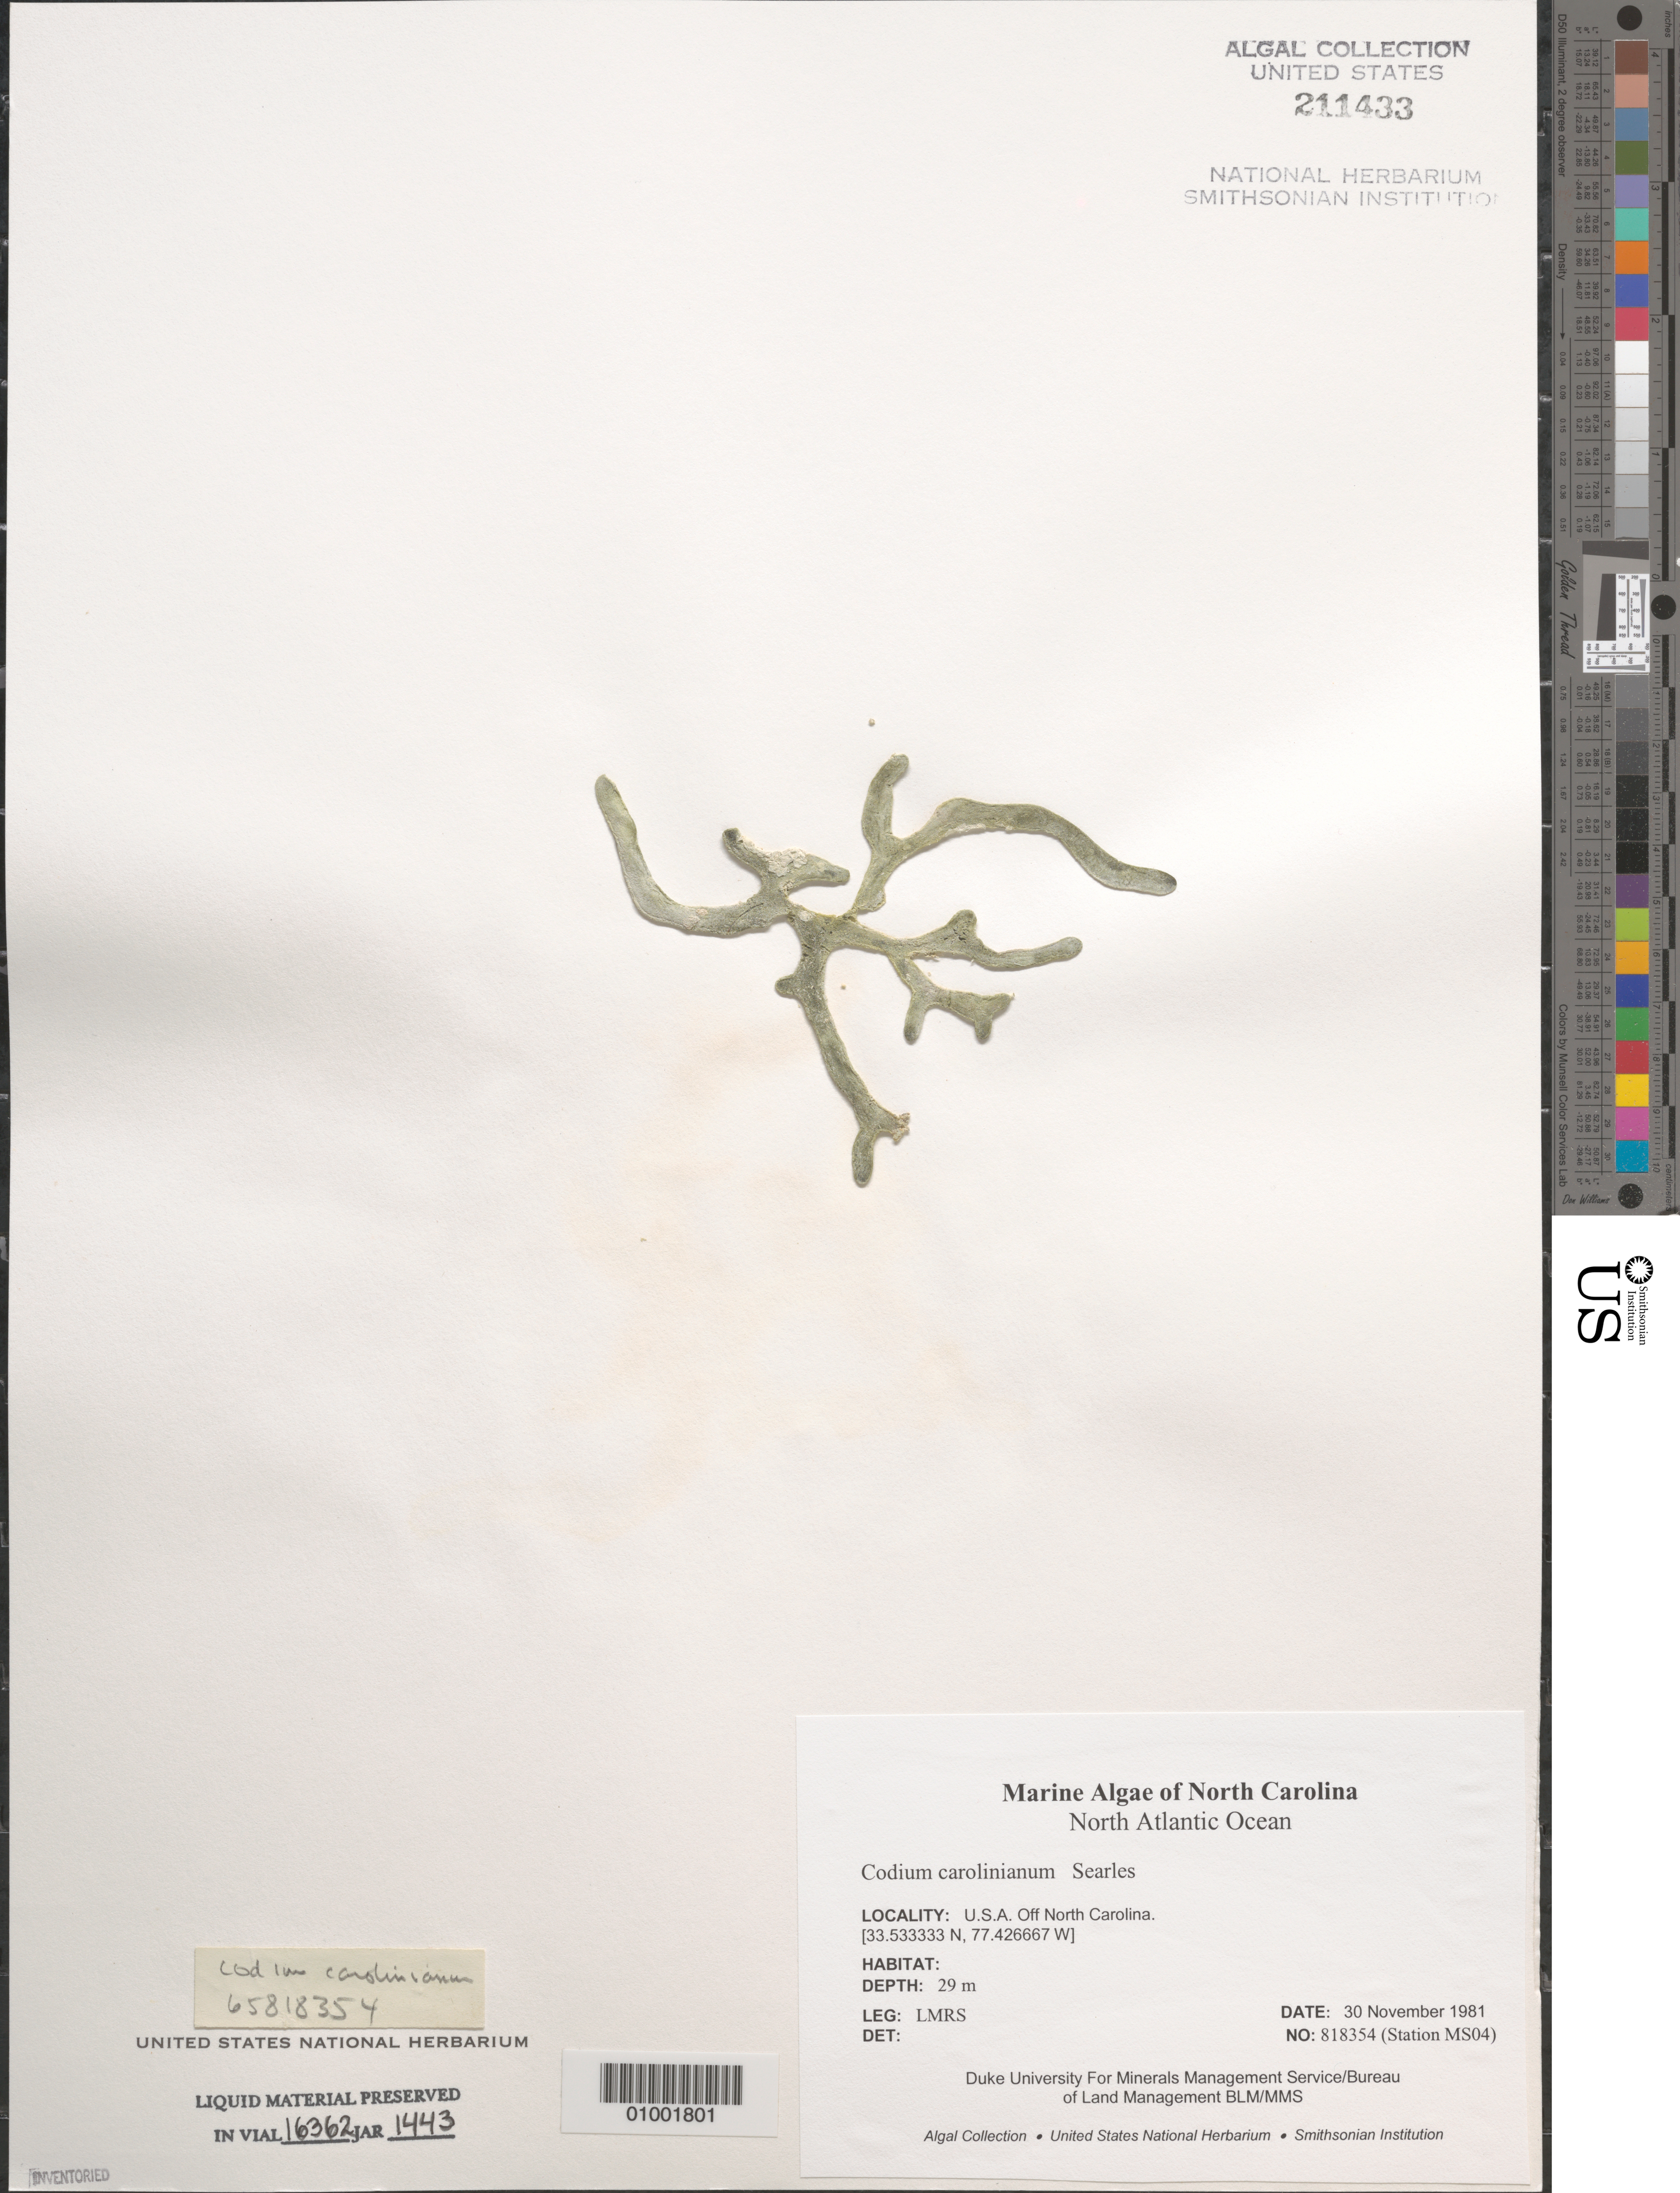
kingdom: Plantae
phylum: Chlorophyta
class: Ulvophyceae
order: Bryopsidales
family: Codiaceae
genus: Codium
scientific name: Codium carolinianum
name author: Searles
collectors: LMRS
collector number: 818354 (MS04)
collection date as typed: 30 Nov 1981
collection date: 1981-11-30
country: United States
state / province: North Carolina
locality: North Atlantic Ocean off North Carolina coast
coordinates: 33.533333 N, 77.426667 W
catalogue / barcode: US 211433